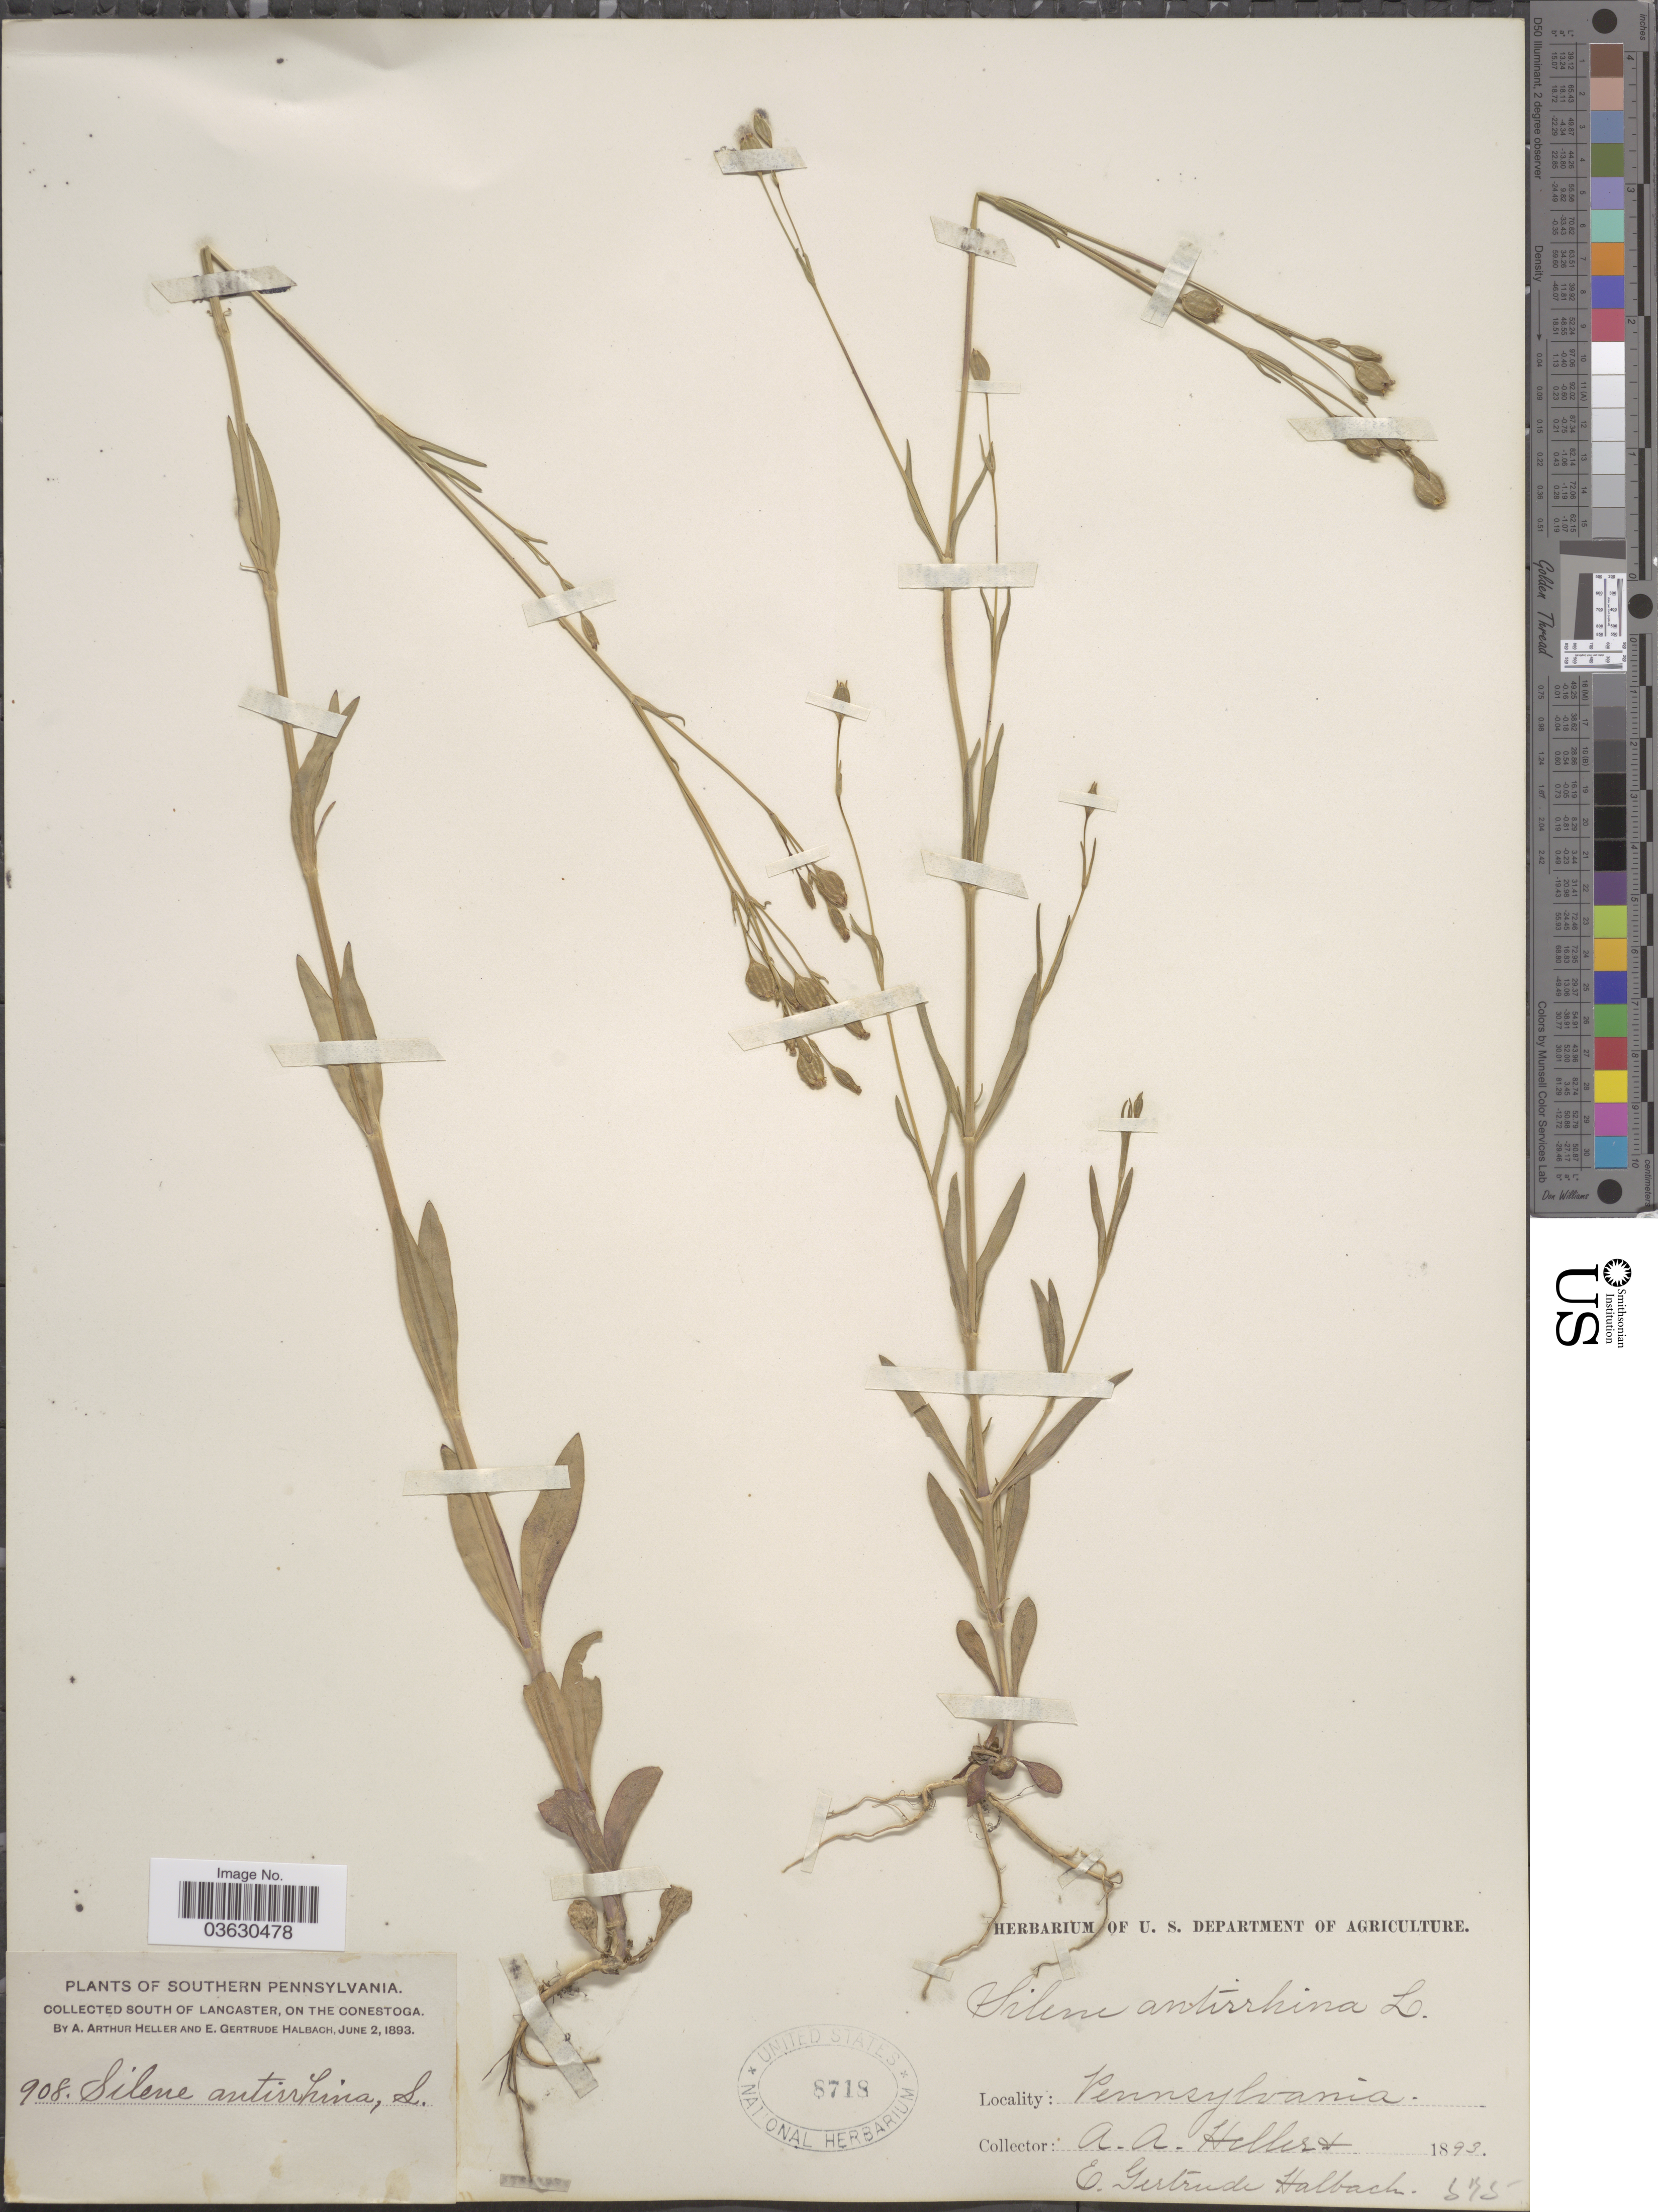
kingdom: Plantae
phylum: Tracheophyta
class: Magnoliopsida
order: Caryophyllales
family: Caryophyllaceae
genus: Silene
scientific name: Silene antirrhina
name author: L.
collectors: A. A. Heller & E. G. Halbach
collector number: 908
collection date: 1893-06-02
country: United States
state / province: Pennsylvania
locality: Southern Pennsylvania. South of Lancaster, on the Conestoga.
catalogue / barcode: US 8718